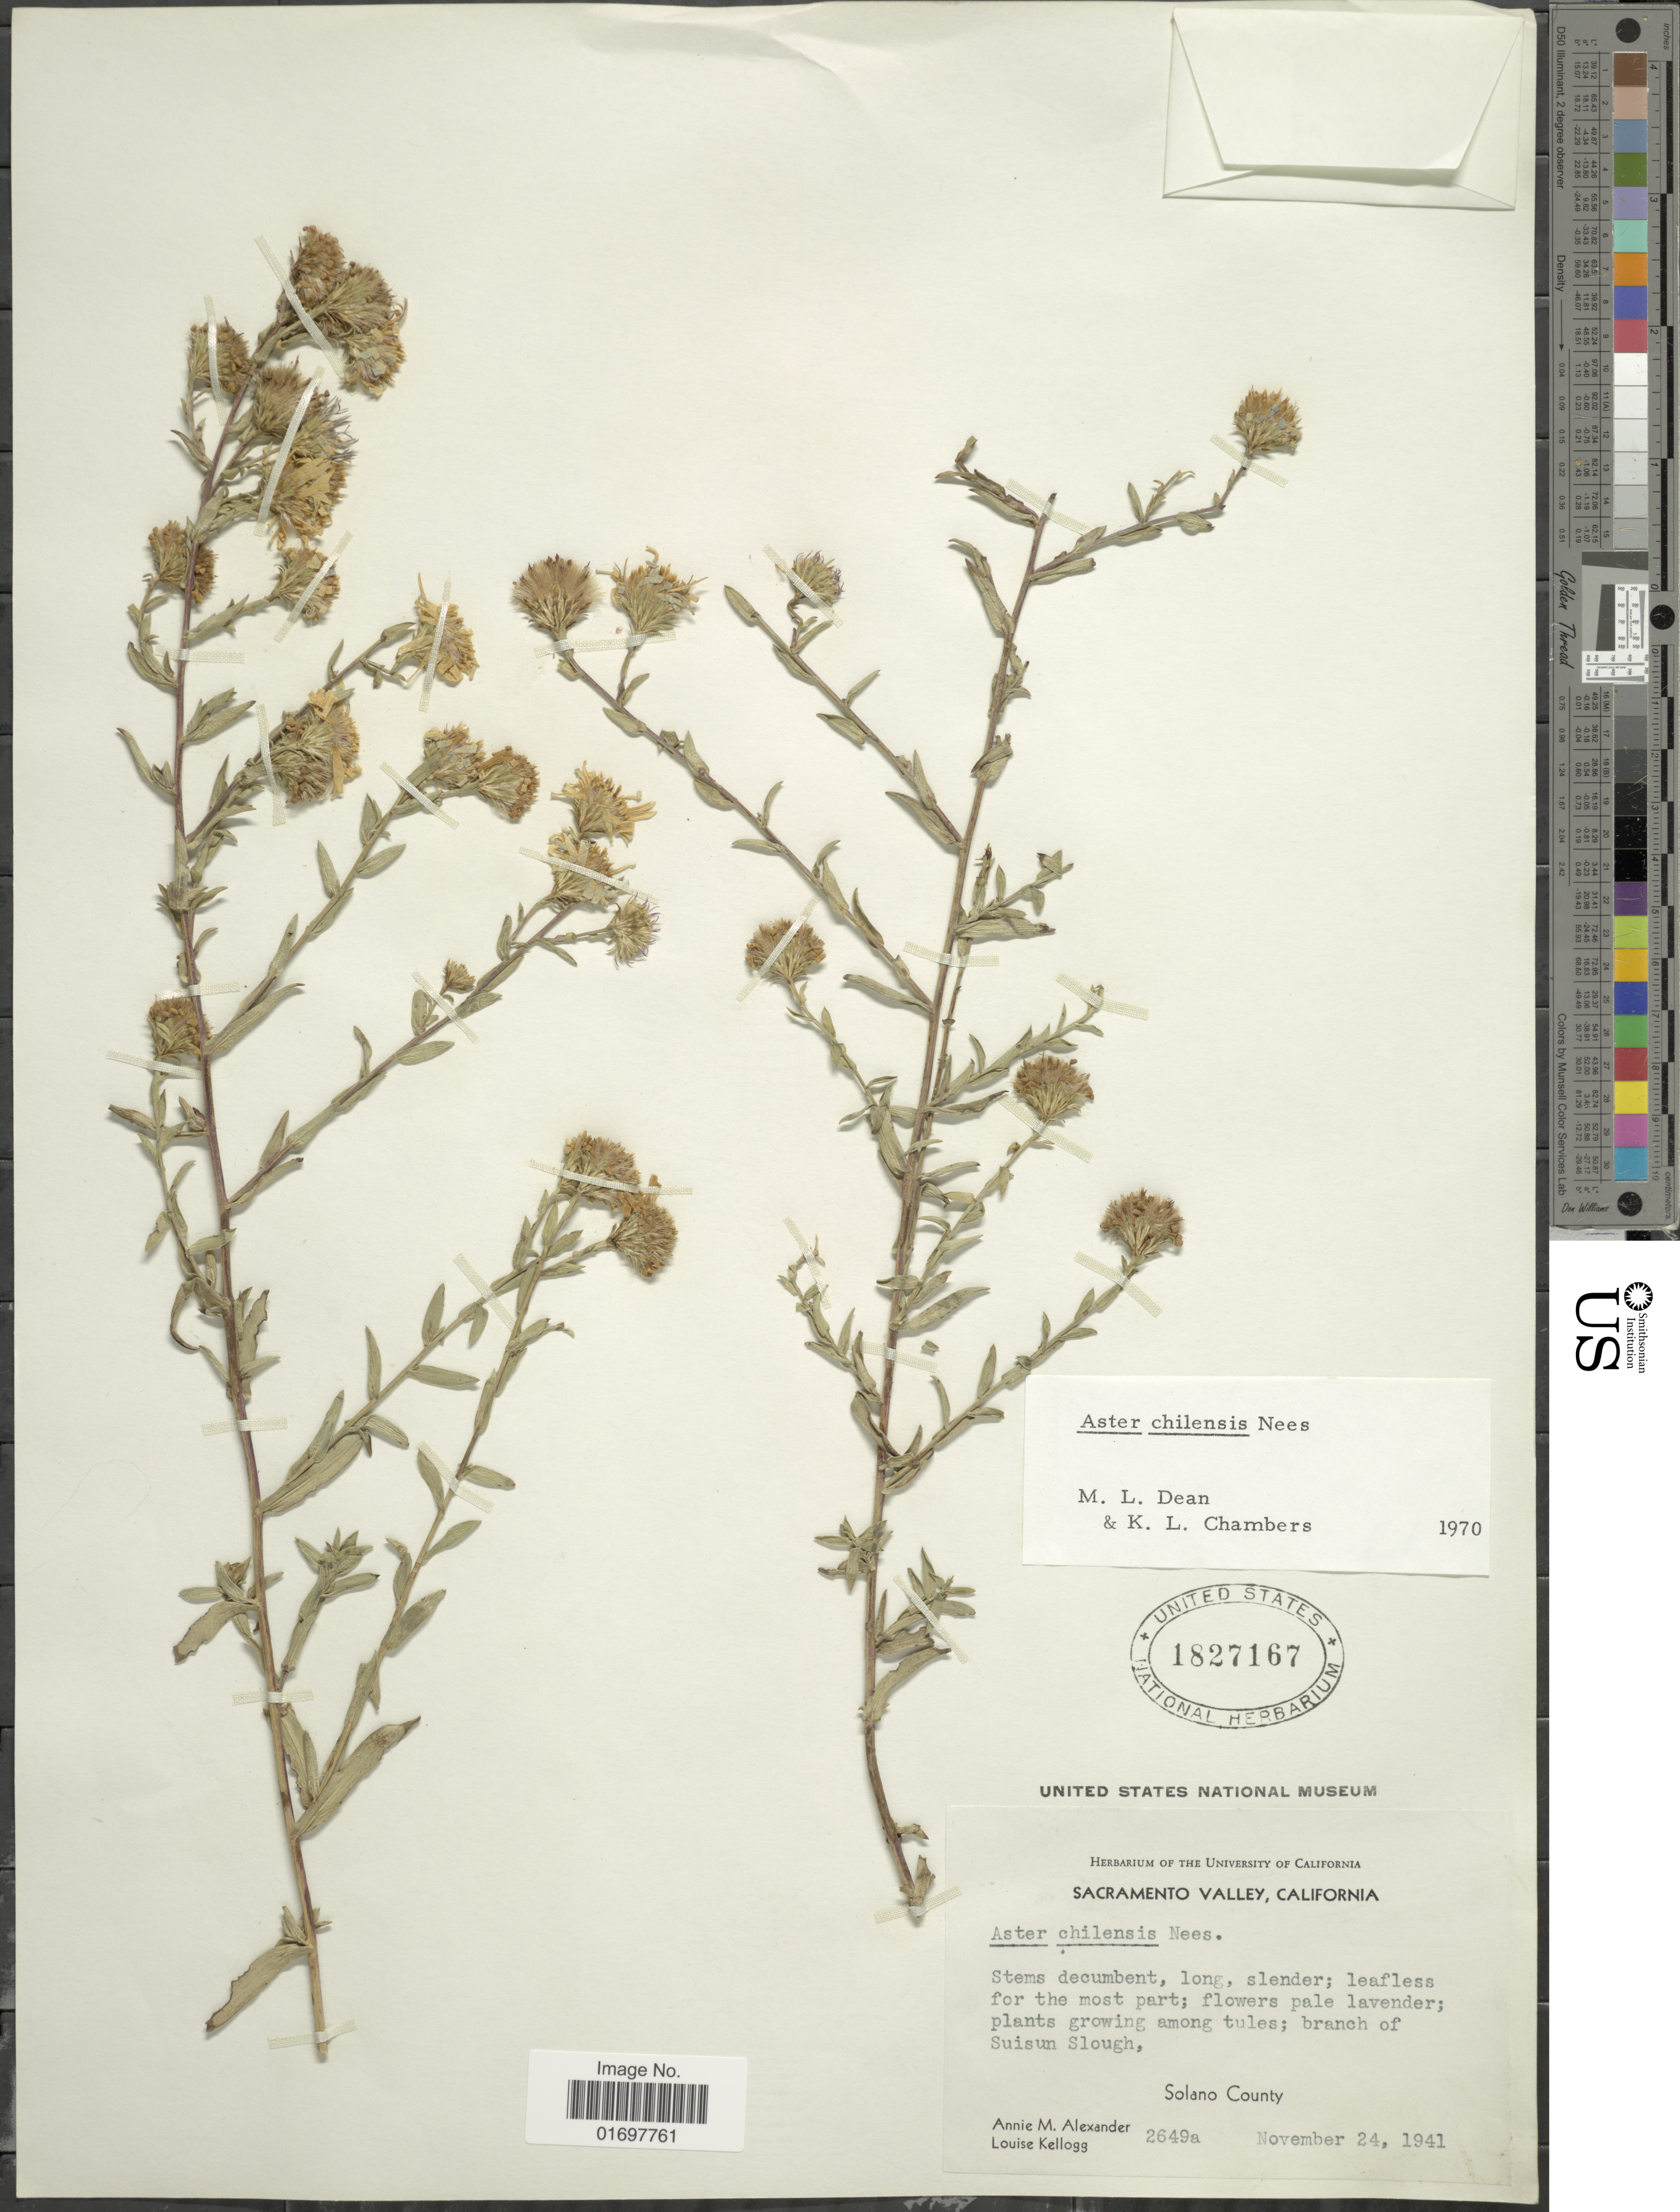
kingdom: Plantae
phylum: Tracheophyta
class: Magnoliopsida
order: Asterales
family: Asteraceae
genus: Symphyotrichum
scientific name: Symphyotrichum chilense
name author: (Nees) G.L. Nesom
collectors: A. M. Alexander & L. Kellogg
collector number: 2649a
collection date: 1941-11-24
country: United States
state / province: California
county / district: Solano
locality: Sacramento Valley, Solano County.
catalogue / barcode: US 1827167